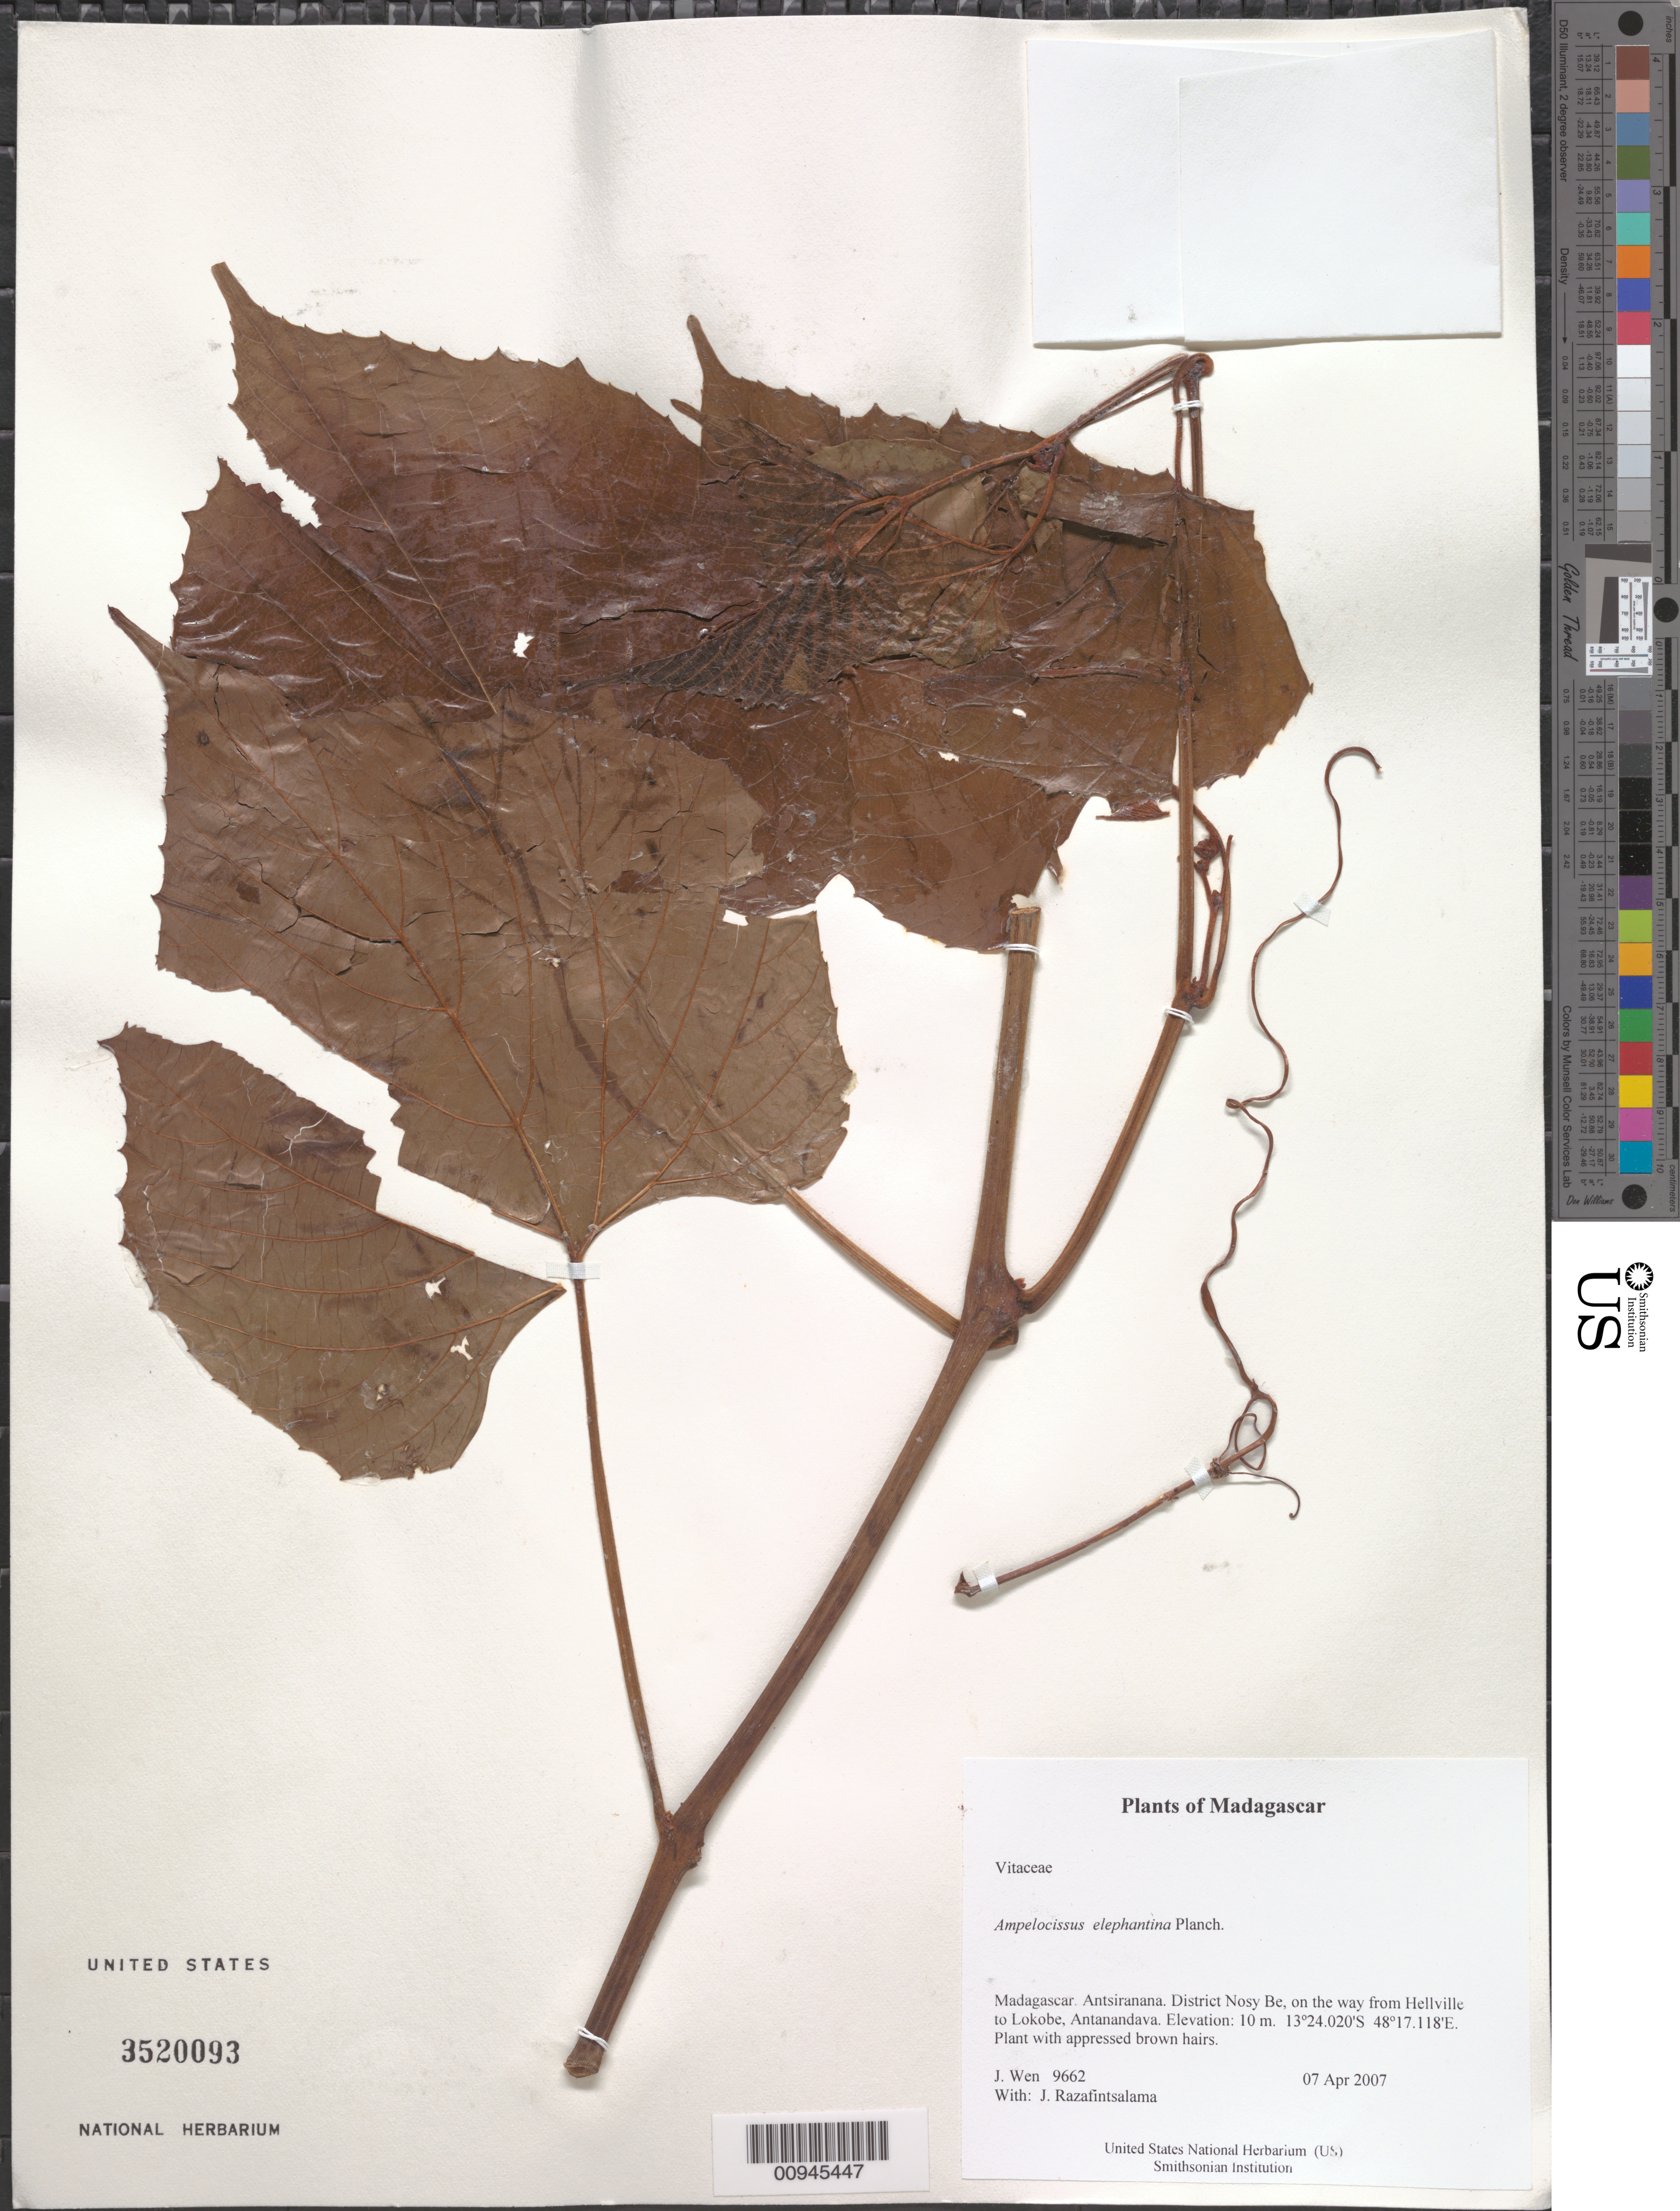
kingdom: Plantae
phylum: Tracheophyta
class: Magnoliopsida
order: Vitales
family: Vitaceae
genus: Ampelocissus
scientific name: Ampelocissus elephantina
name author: Planch.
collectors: J. Wen & J. Razafintsalama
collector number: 9662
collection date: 2007-04-07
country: Madagascar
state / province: Diana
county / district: Nosy Be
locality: District Nosy Be, on the way from Hellville to Lokobe.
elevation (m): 10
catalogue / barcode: US 3520093